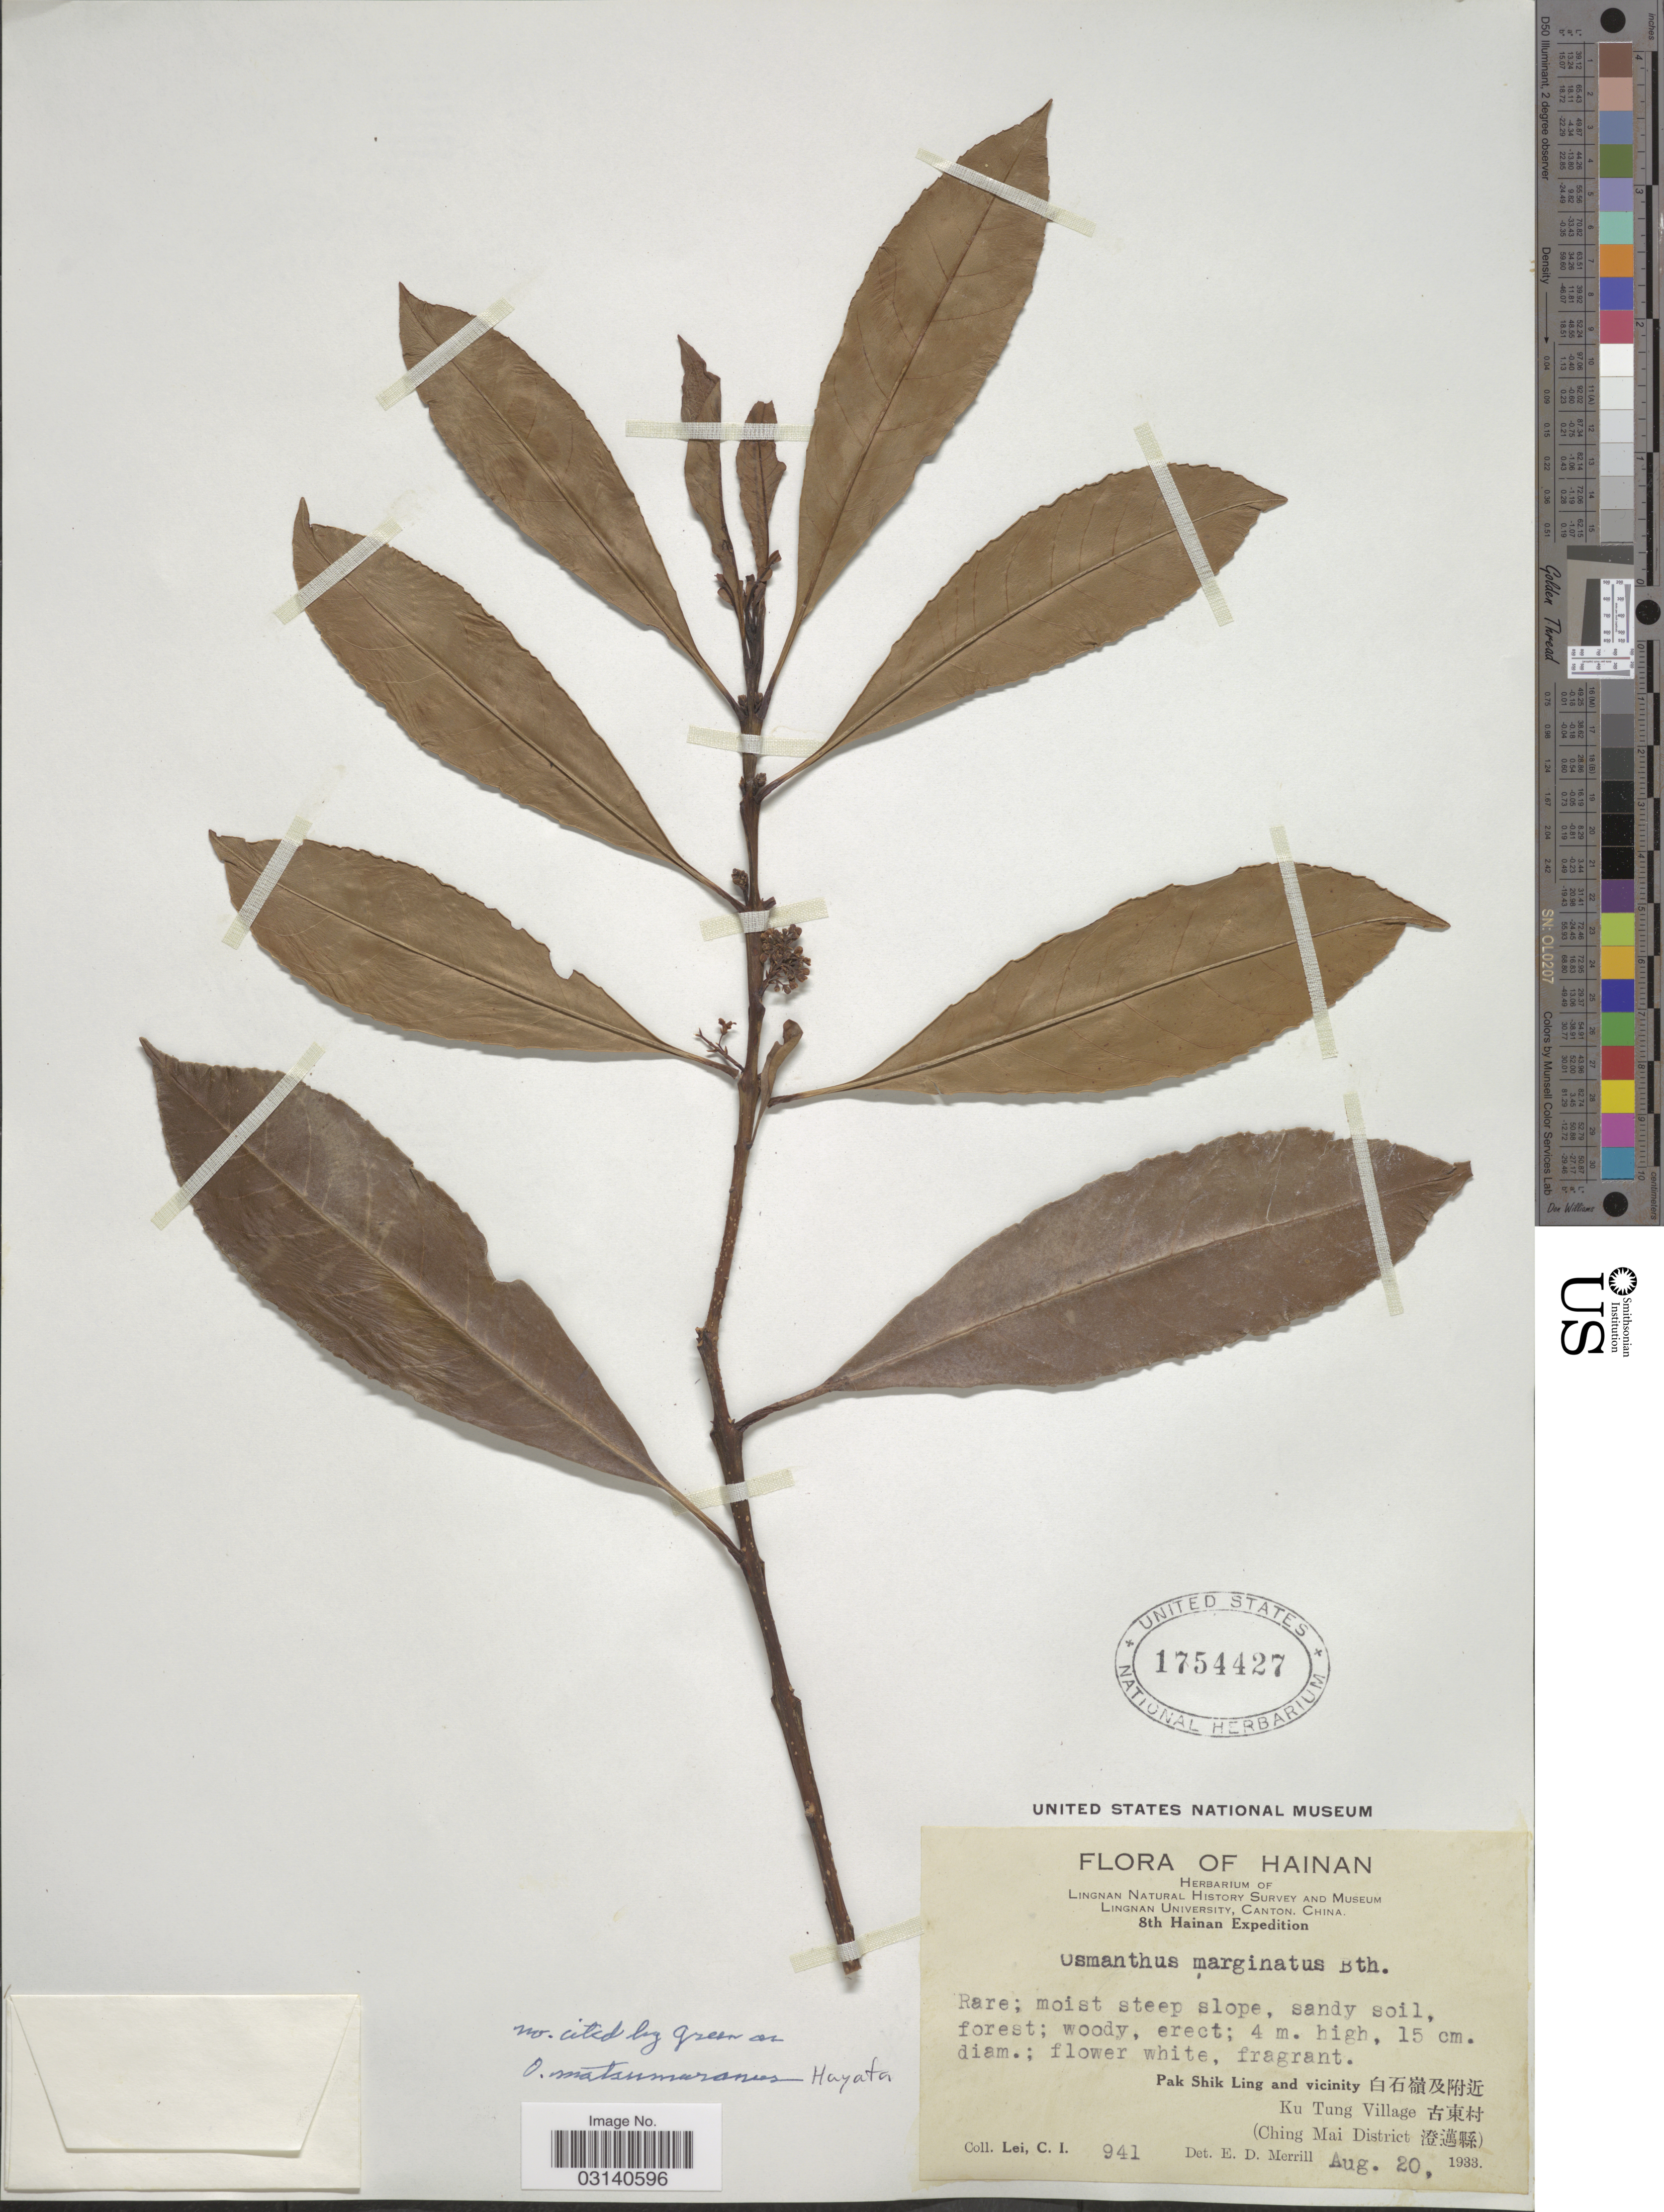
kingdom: Plantae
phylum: Tracheophyta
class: Magnoliopsida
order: Lamiales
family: Oleaceae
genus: Osmanthus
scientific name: Osmanthus matsumuranus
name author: Hayata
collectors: C. I. Lei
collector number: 941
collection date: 1933-08-20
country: China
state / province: Hainan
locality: Hainan, Pak Shik Ling and vicinity, Ku Tung Village (Ching Mai District).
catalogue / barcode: US 1754427